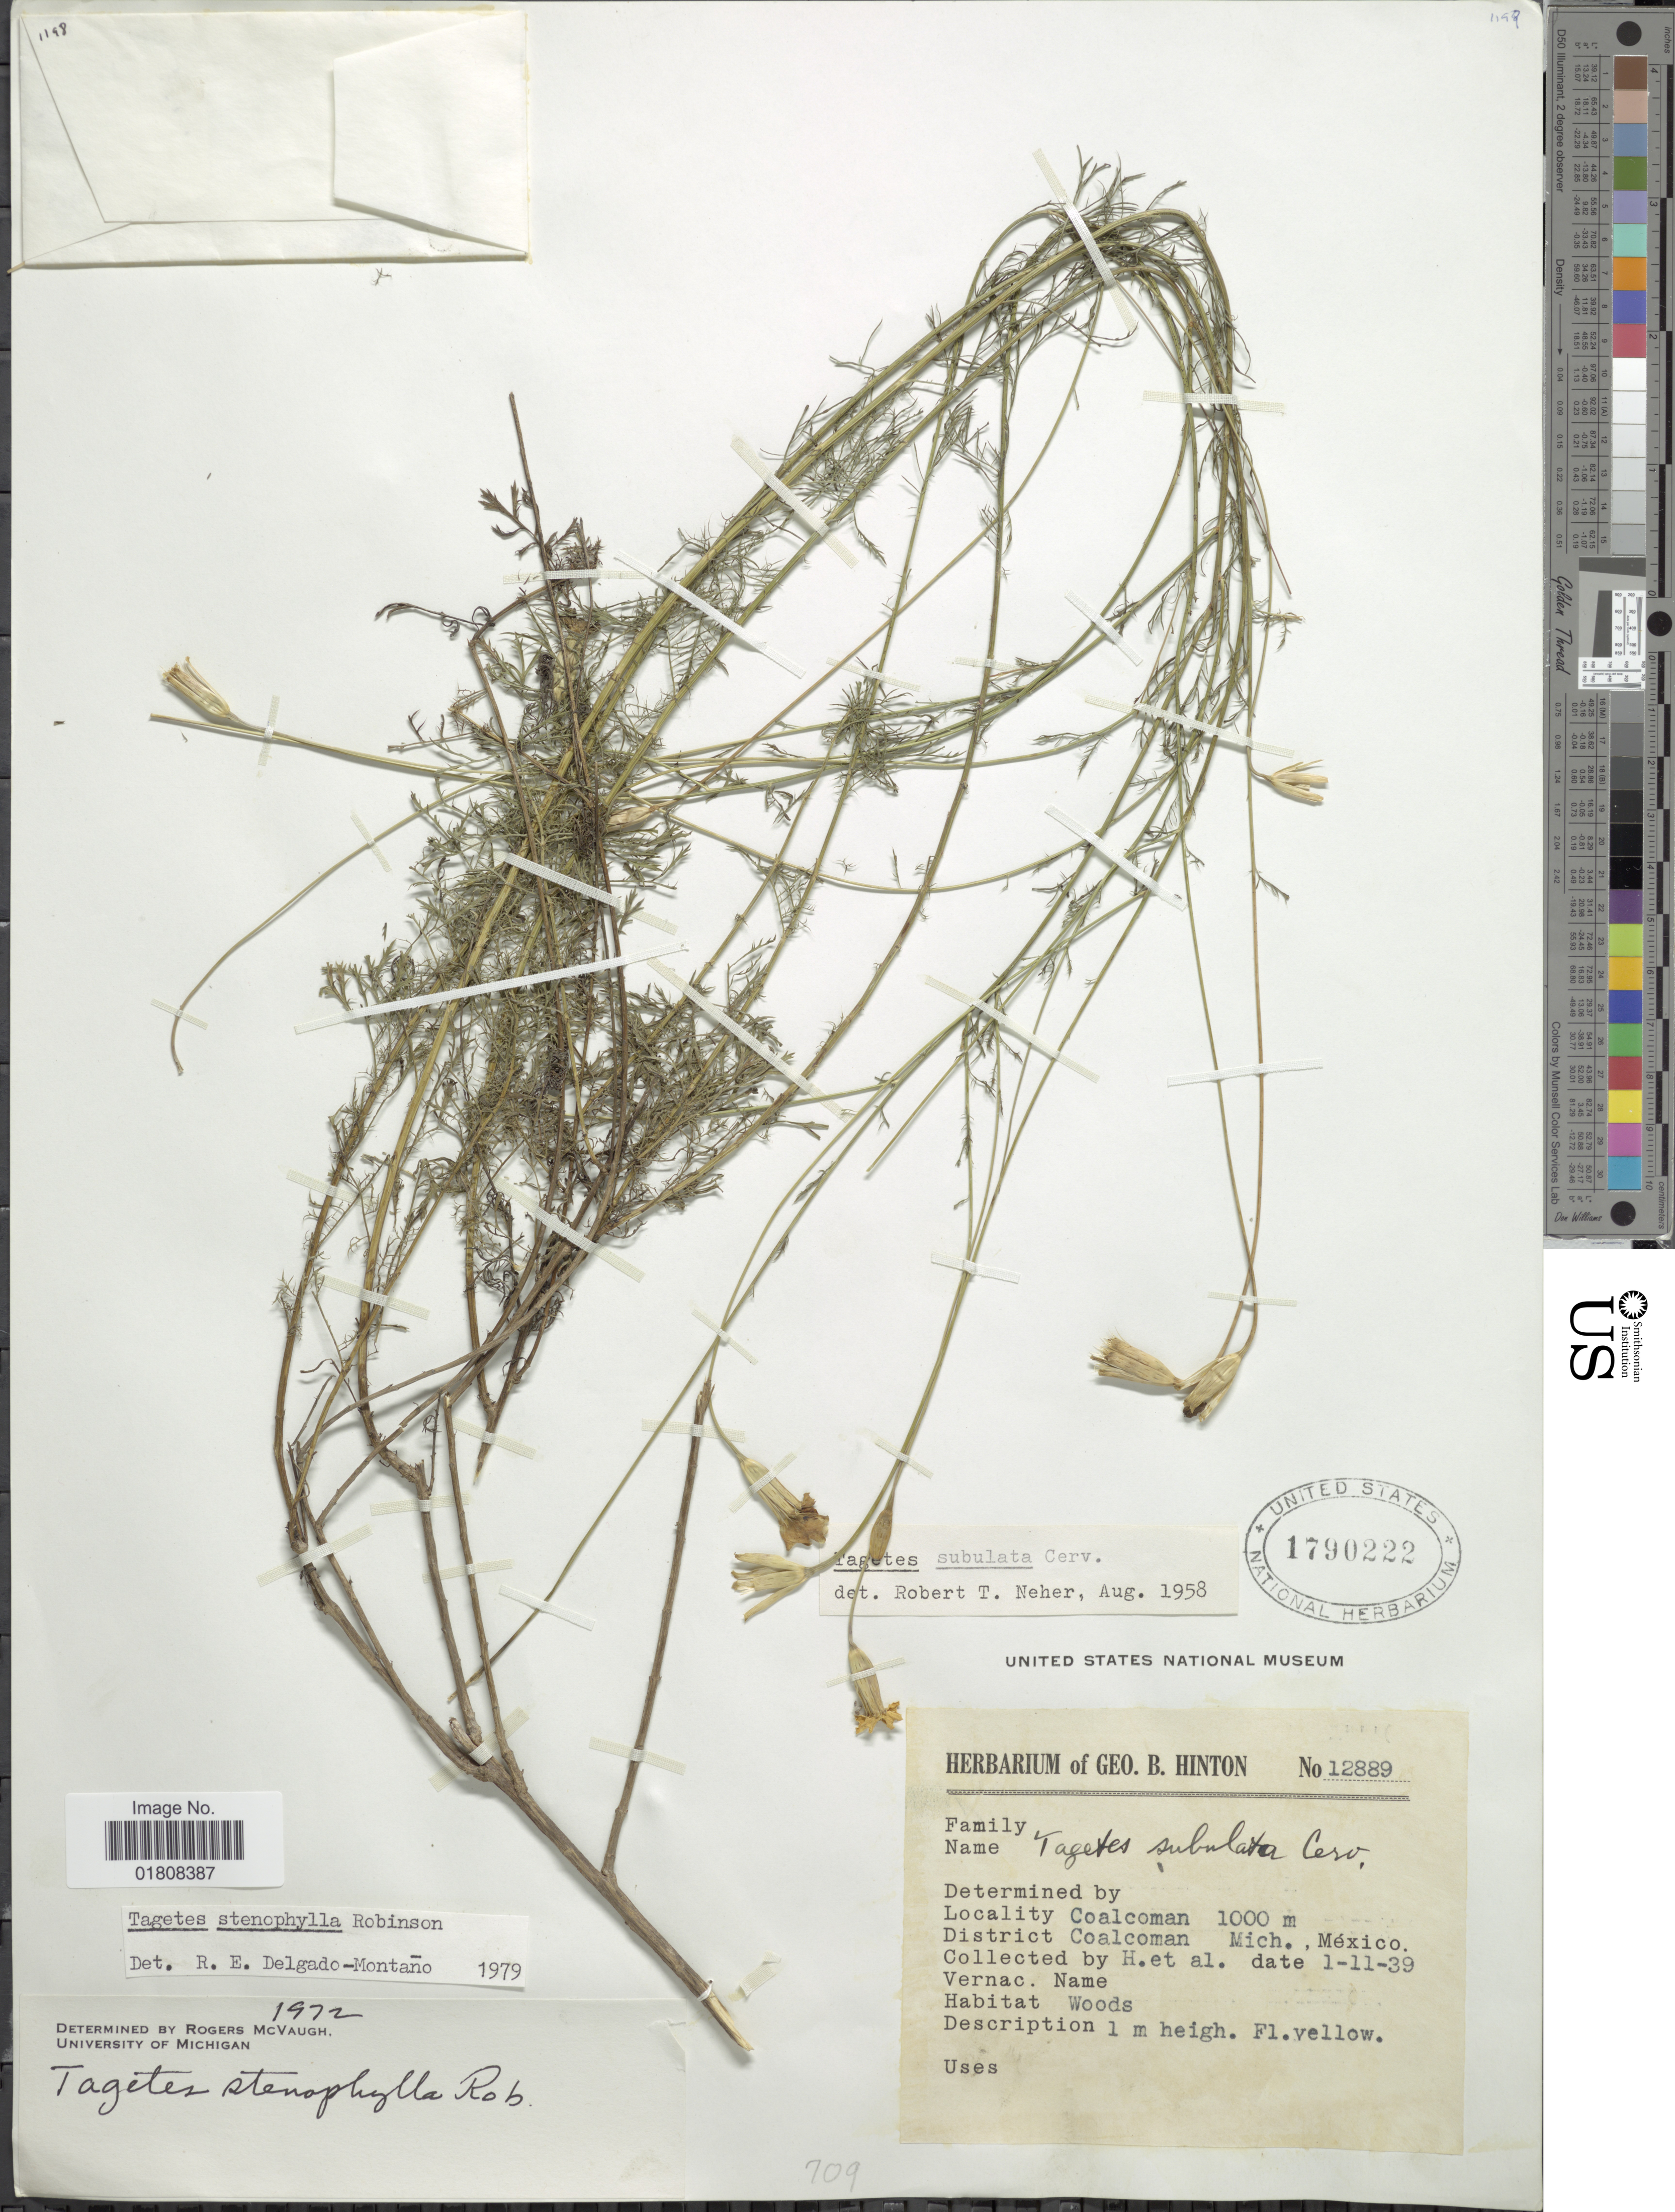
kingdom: Plantae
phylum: Tracheophyta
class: Magnoliopsida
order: Asterales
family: Asteraceae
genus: Tagetes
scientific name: Tagetes stenophylla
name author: B.L. Rob.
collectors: G. B. Hinton & et al.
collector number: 12889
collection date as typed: Transcribed d/m/y: 11/1/39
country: Mexico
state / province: Michoacán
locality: Coalcoman, District Coalcoman, Mich.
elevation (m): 1000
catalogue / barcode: US 1790222